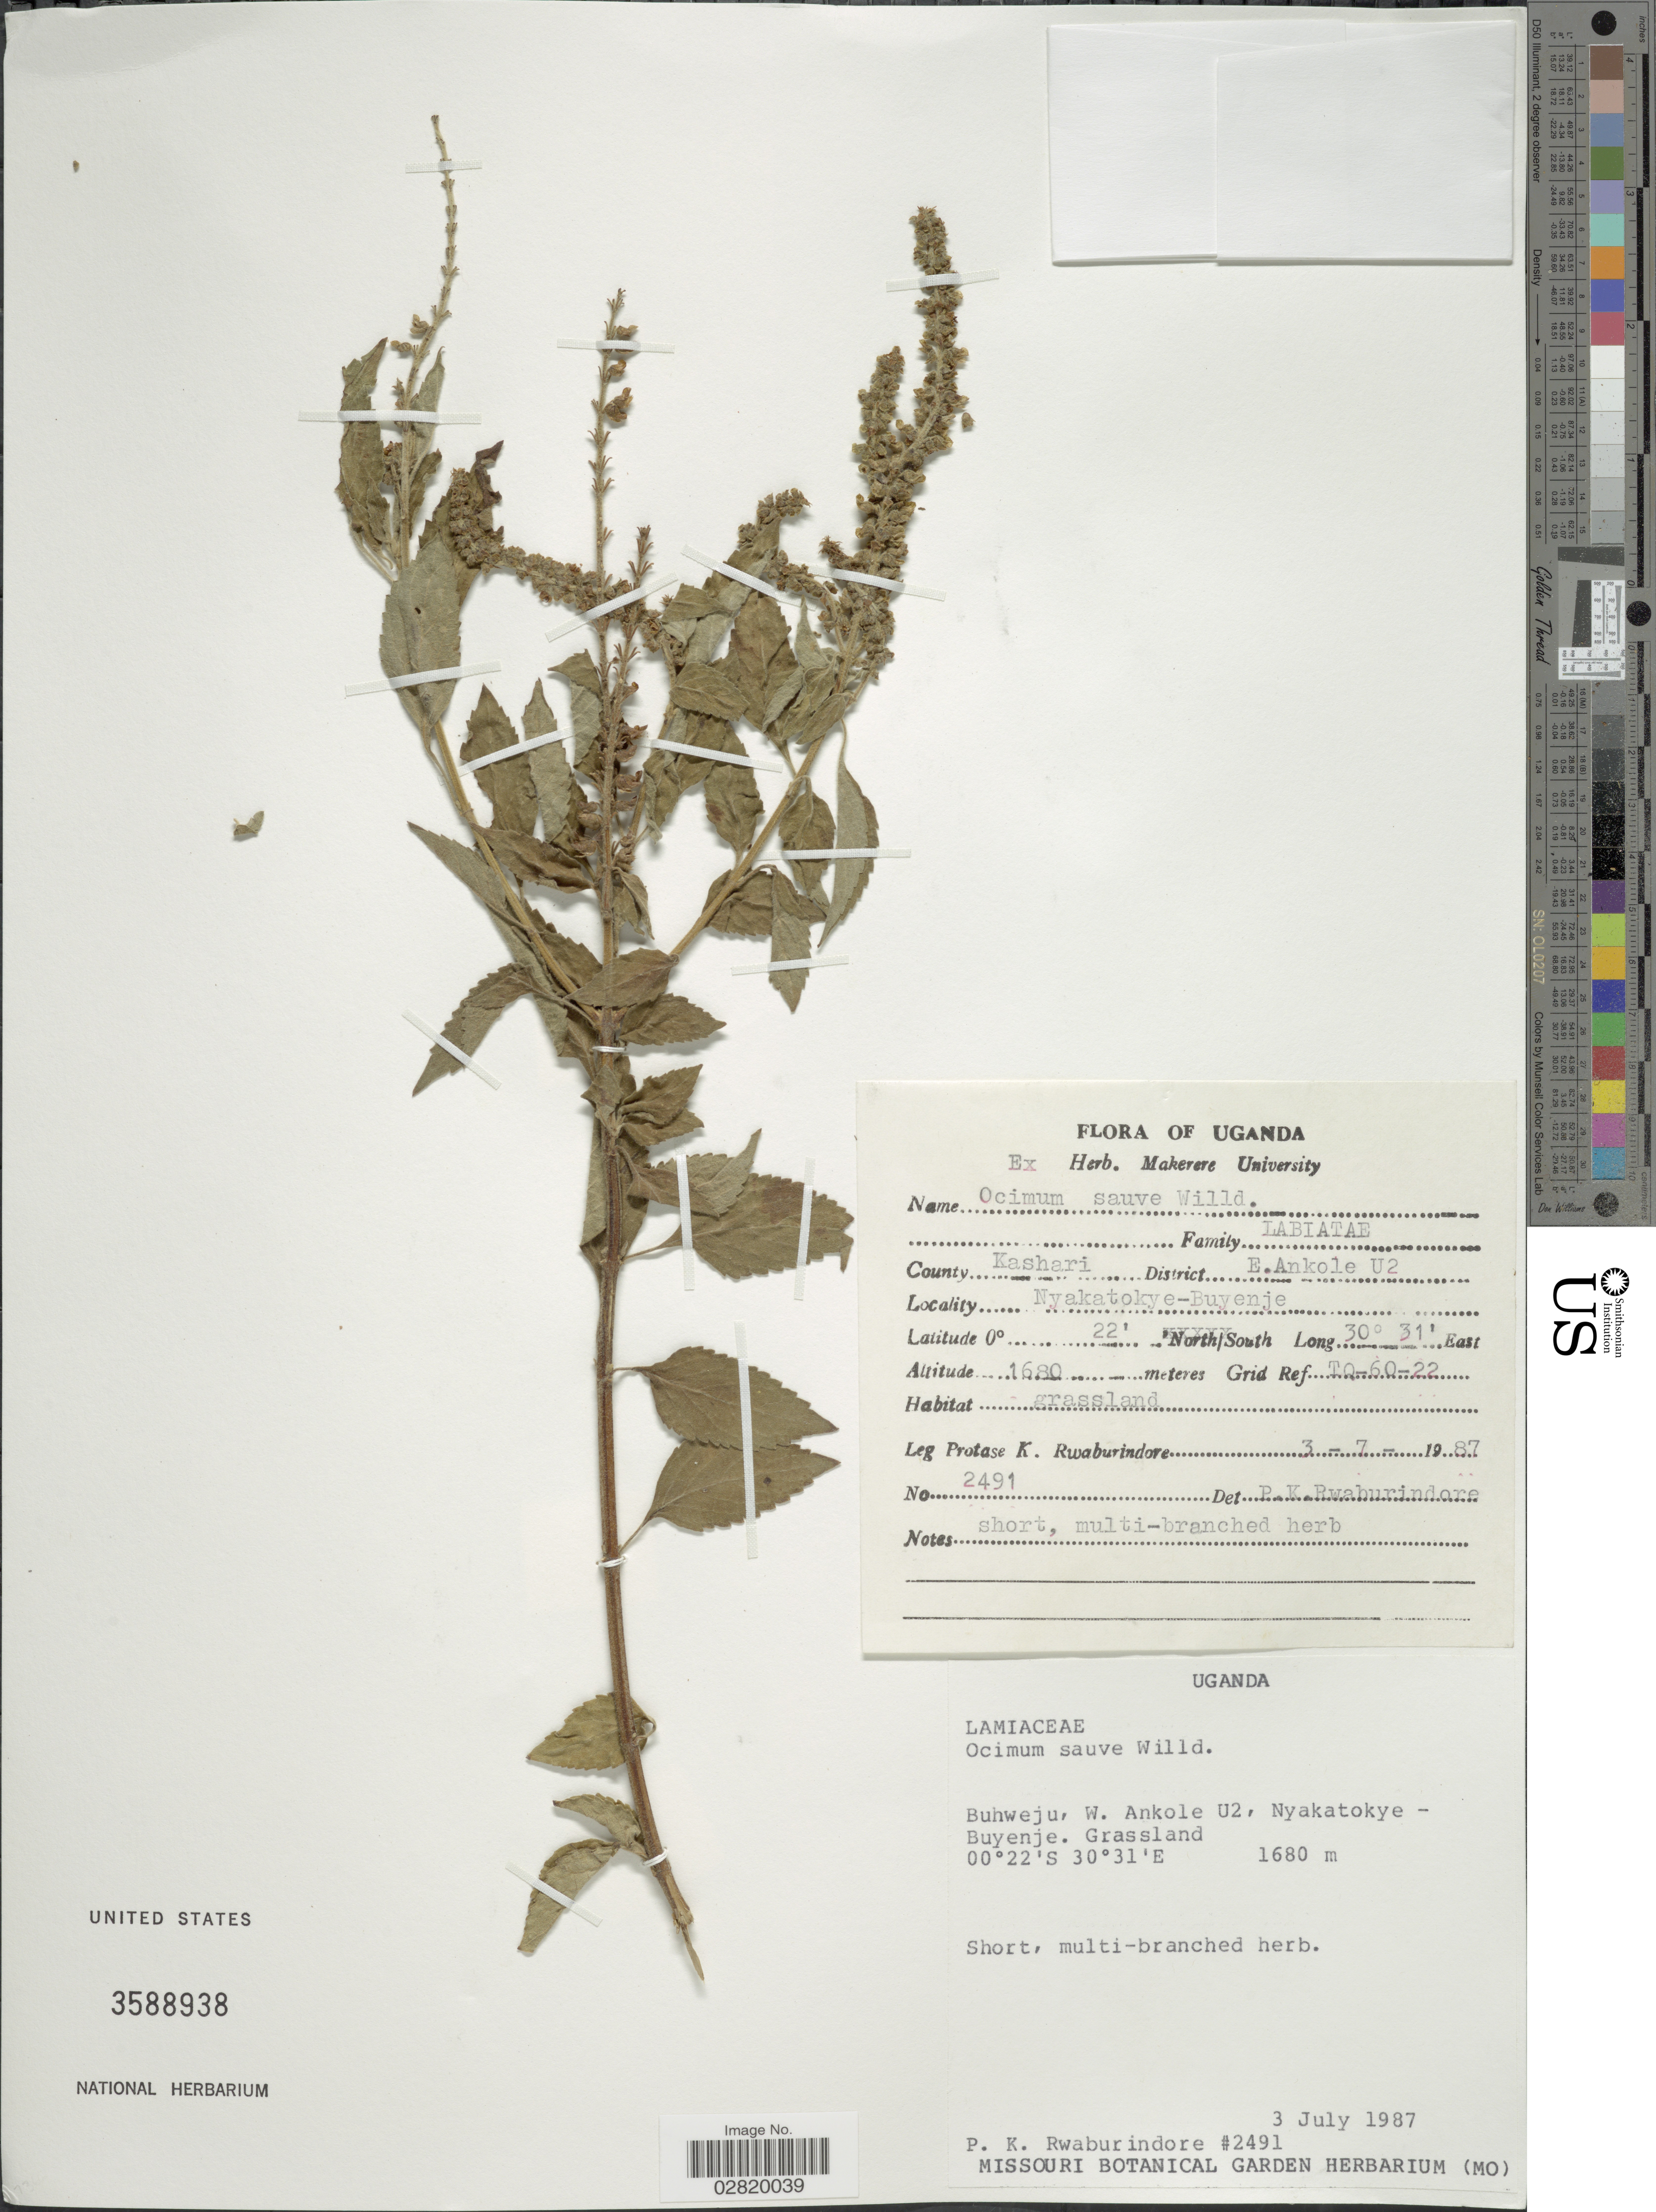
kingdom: Plantae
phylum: Tracheophyta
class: Magnoliopsida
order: Lamiales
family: Lamiaceae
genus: Ocimum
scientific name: Ocimum suave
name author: Willd.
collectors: P. Rwaburindore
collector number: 2491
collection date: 1987-07-03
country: Uganda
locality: County Kashari, District E. Ankole U2, Nyakatokye-Buyenje, Buhweju, W. Ankole U2.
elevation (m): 1680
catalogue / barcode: US 3588938